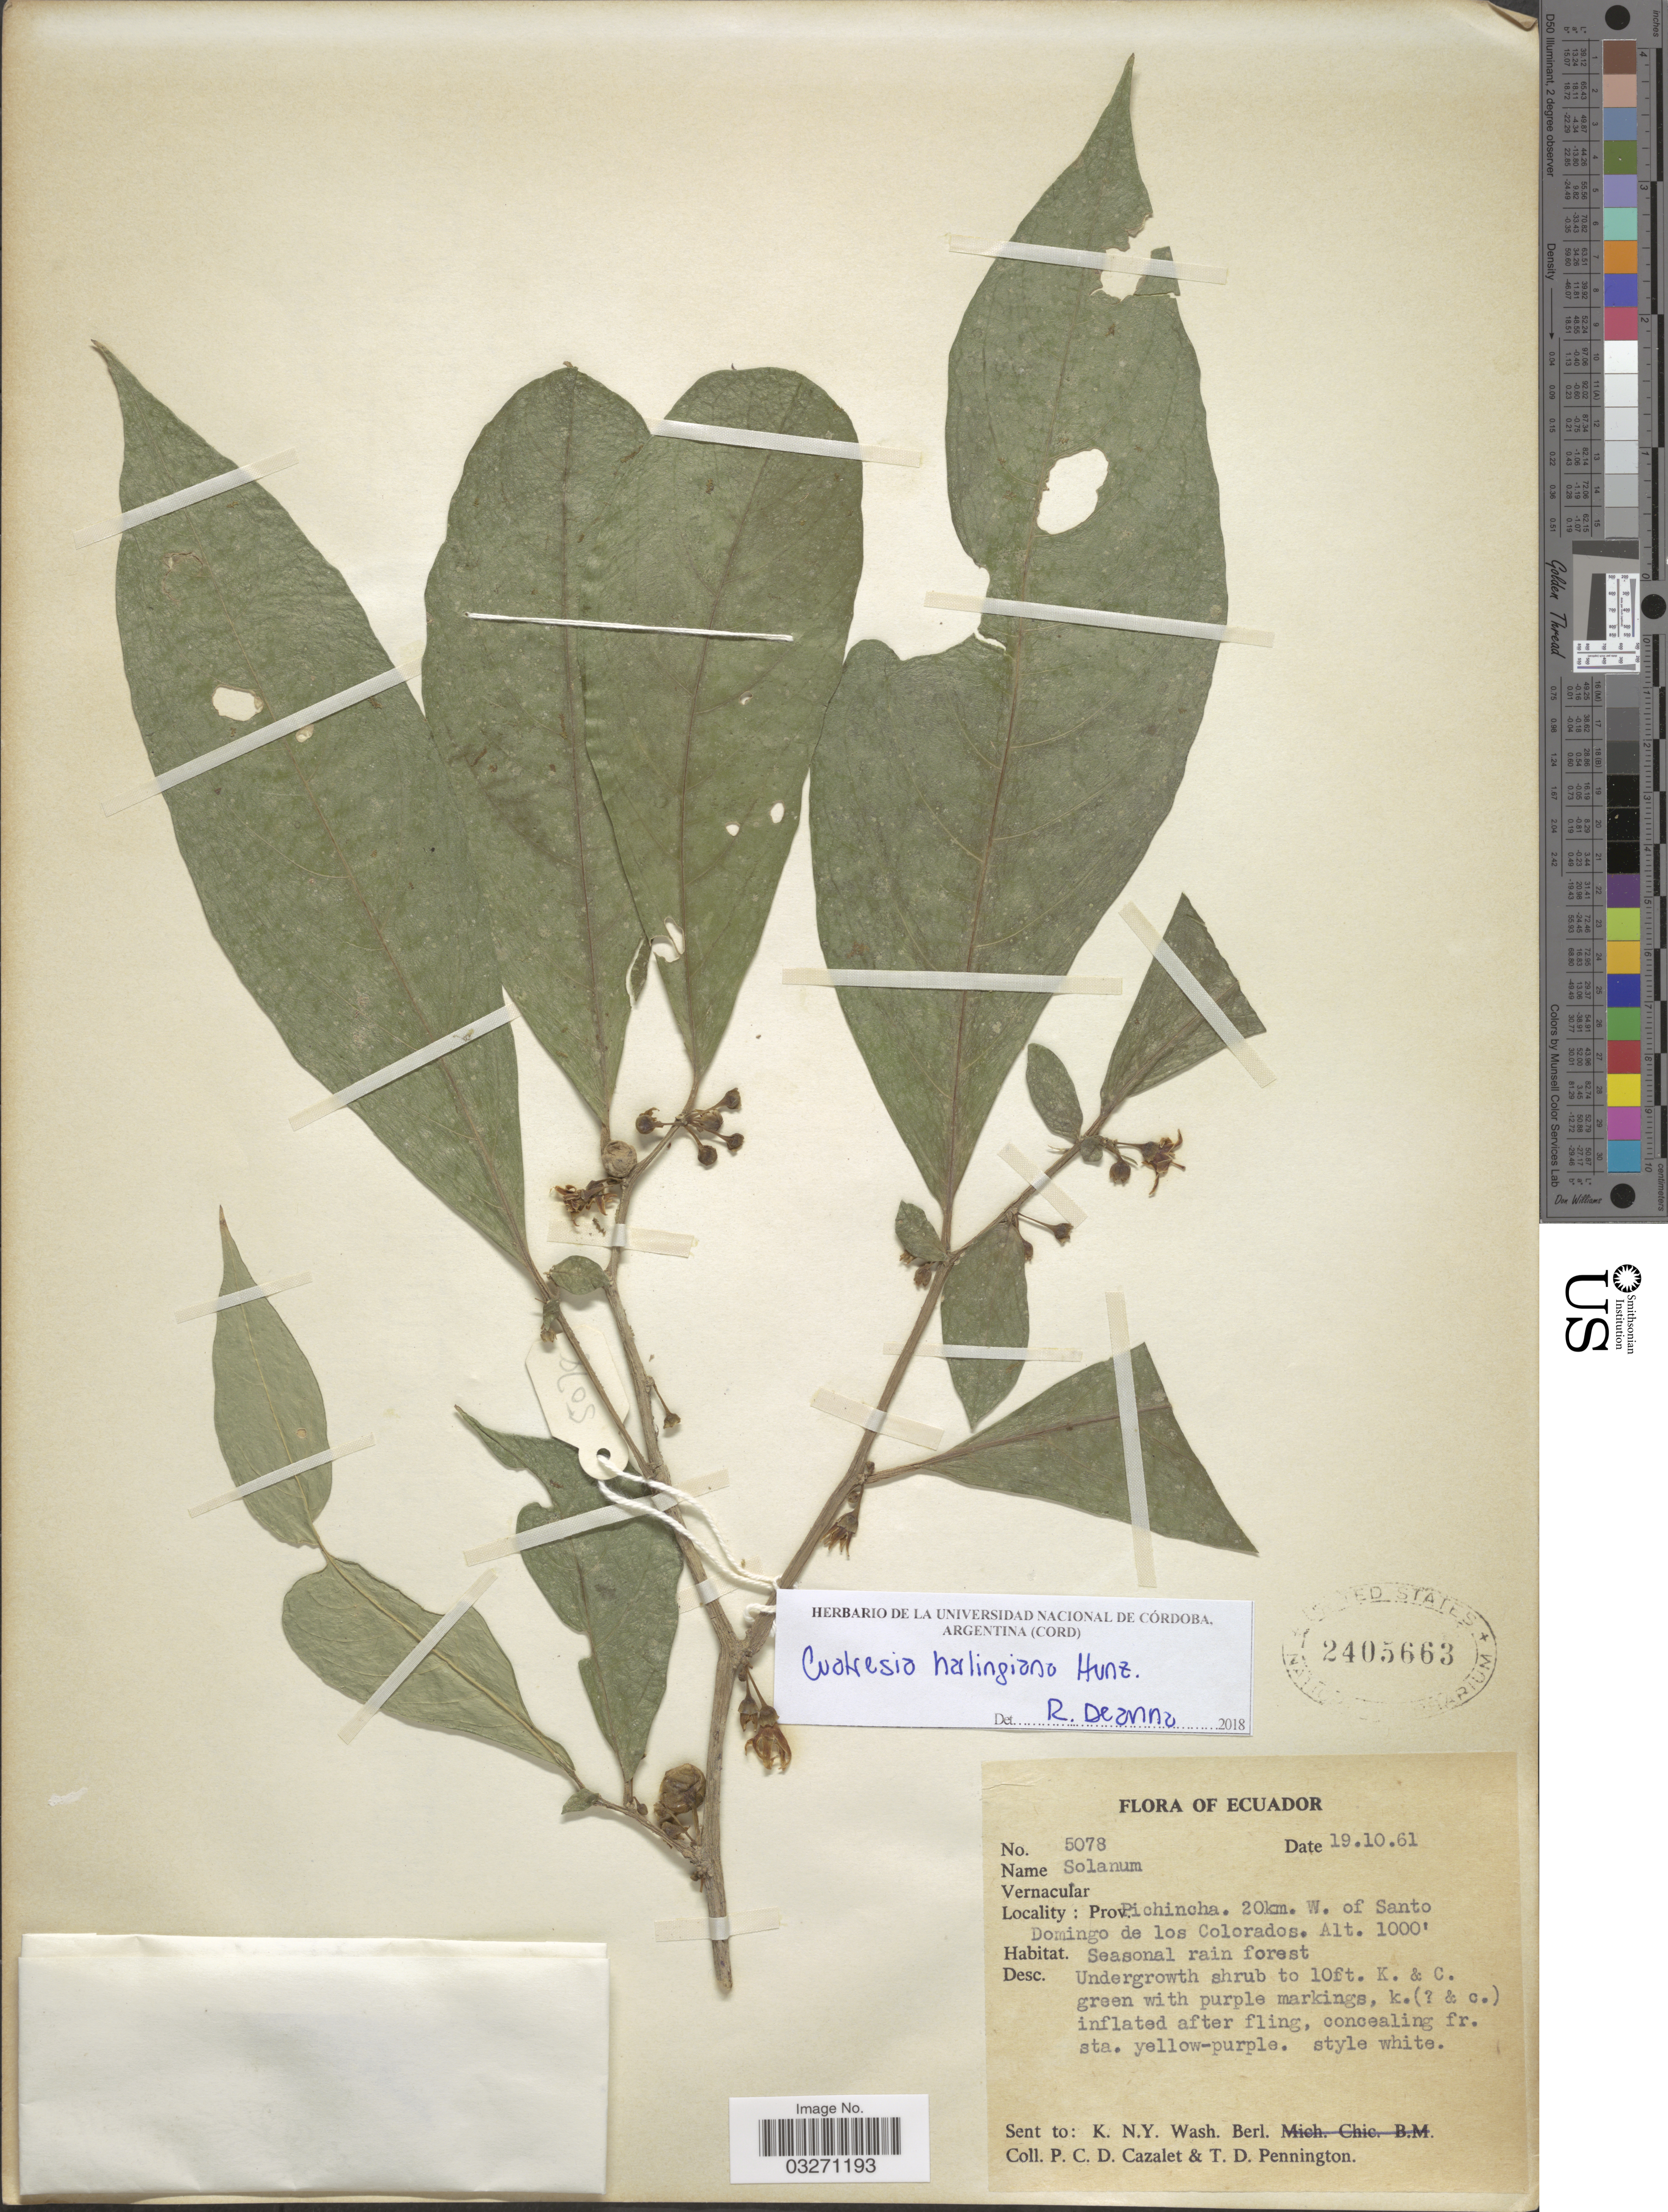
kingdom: Plantae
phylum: Tracheophyta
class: Magnoliopsida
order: Solanales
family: Solanaceae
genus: Cuatresia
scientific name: Cuatresia harlingiana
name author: Hunz.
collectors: P. C. D. Cazalet & T. D. Pennington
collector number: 5078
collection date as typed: Transcribed d/m/y: 19/10/61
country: Ecuador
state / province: Pichincha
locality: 20km. W. of Santo Domingo de los Colorados.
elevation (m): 305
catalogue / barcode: US 2405663